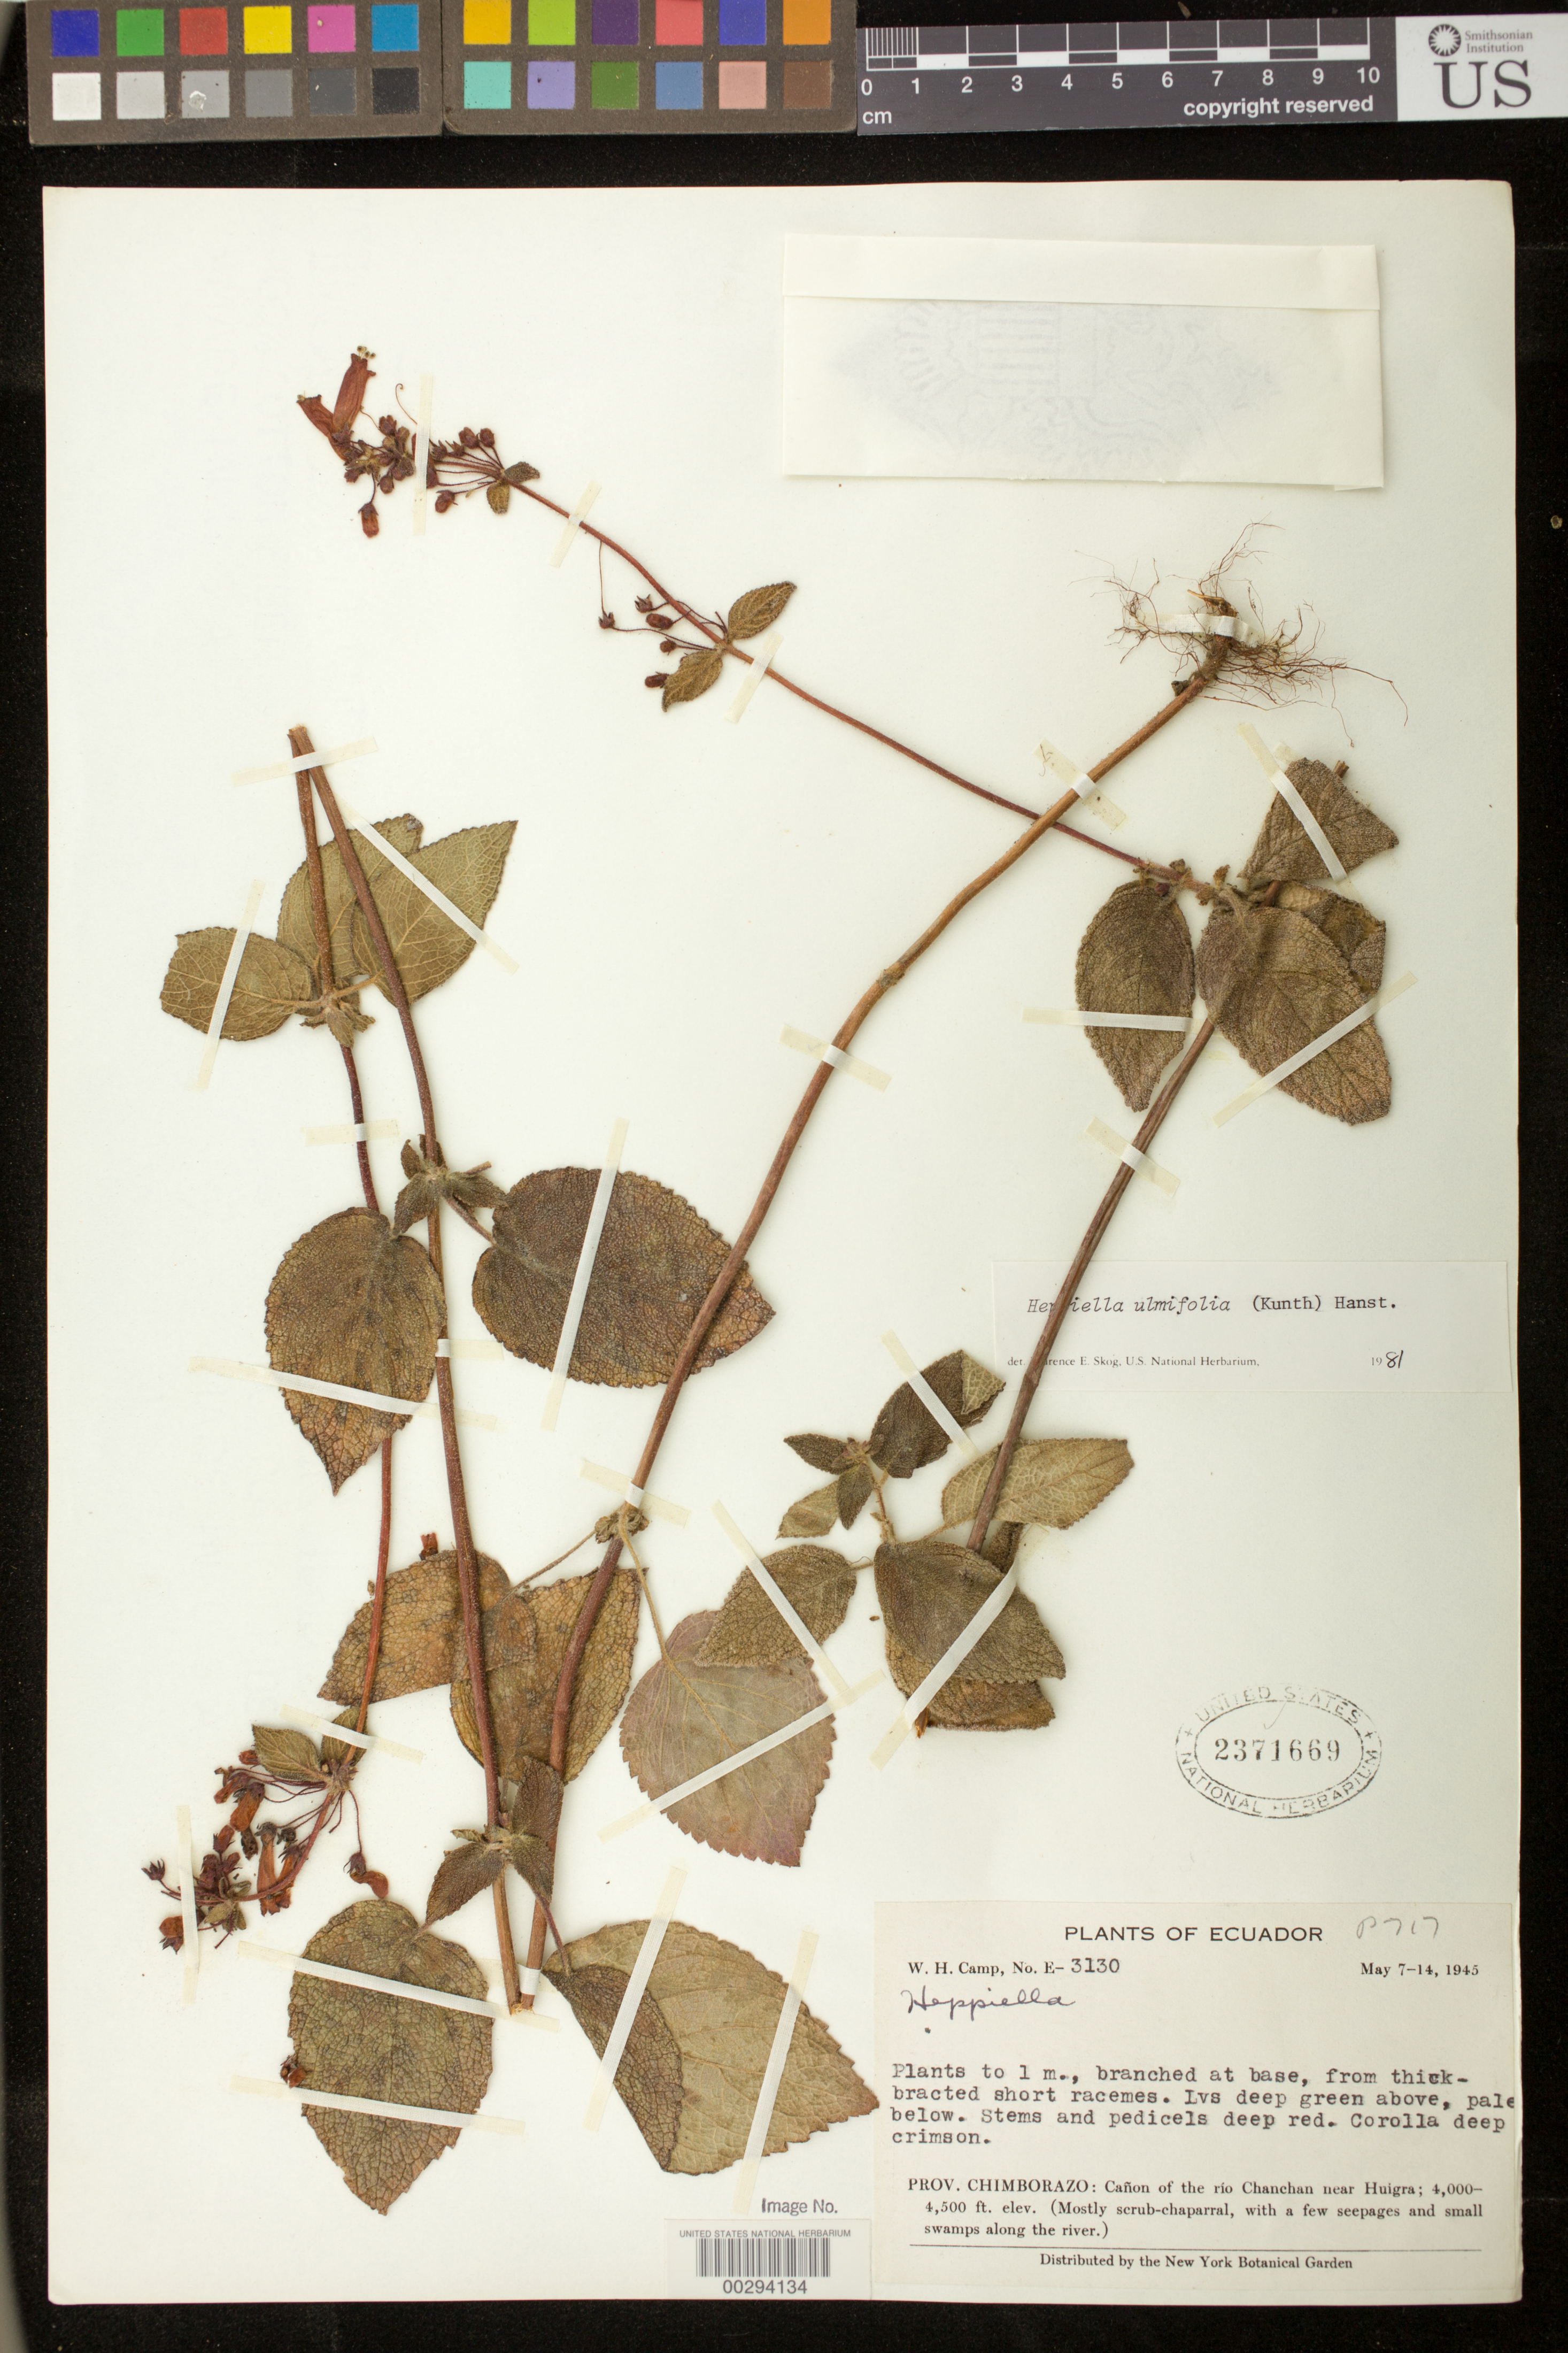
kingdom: Plantae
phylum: Tracheophyta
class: Magnoliopsida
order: Lamiales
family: Gesneriaceae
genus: Heppiella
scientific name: Heppiella ulmifolia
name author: (Kunth) Hanst.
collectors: W. H. Camp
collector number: E- 3130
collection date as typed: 7-14 May 1945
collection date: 1945-05-07/1945-05-14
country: Ecuador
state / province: Chimborazo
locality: Canon of the Rio Chanchan near Huigra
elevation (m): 1219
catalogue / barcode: US 2371669